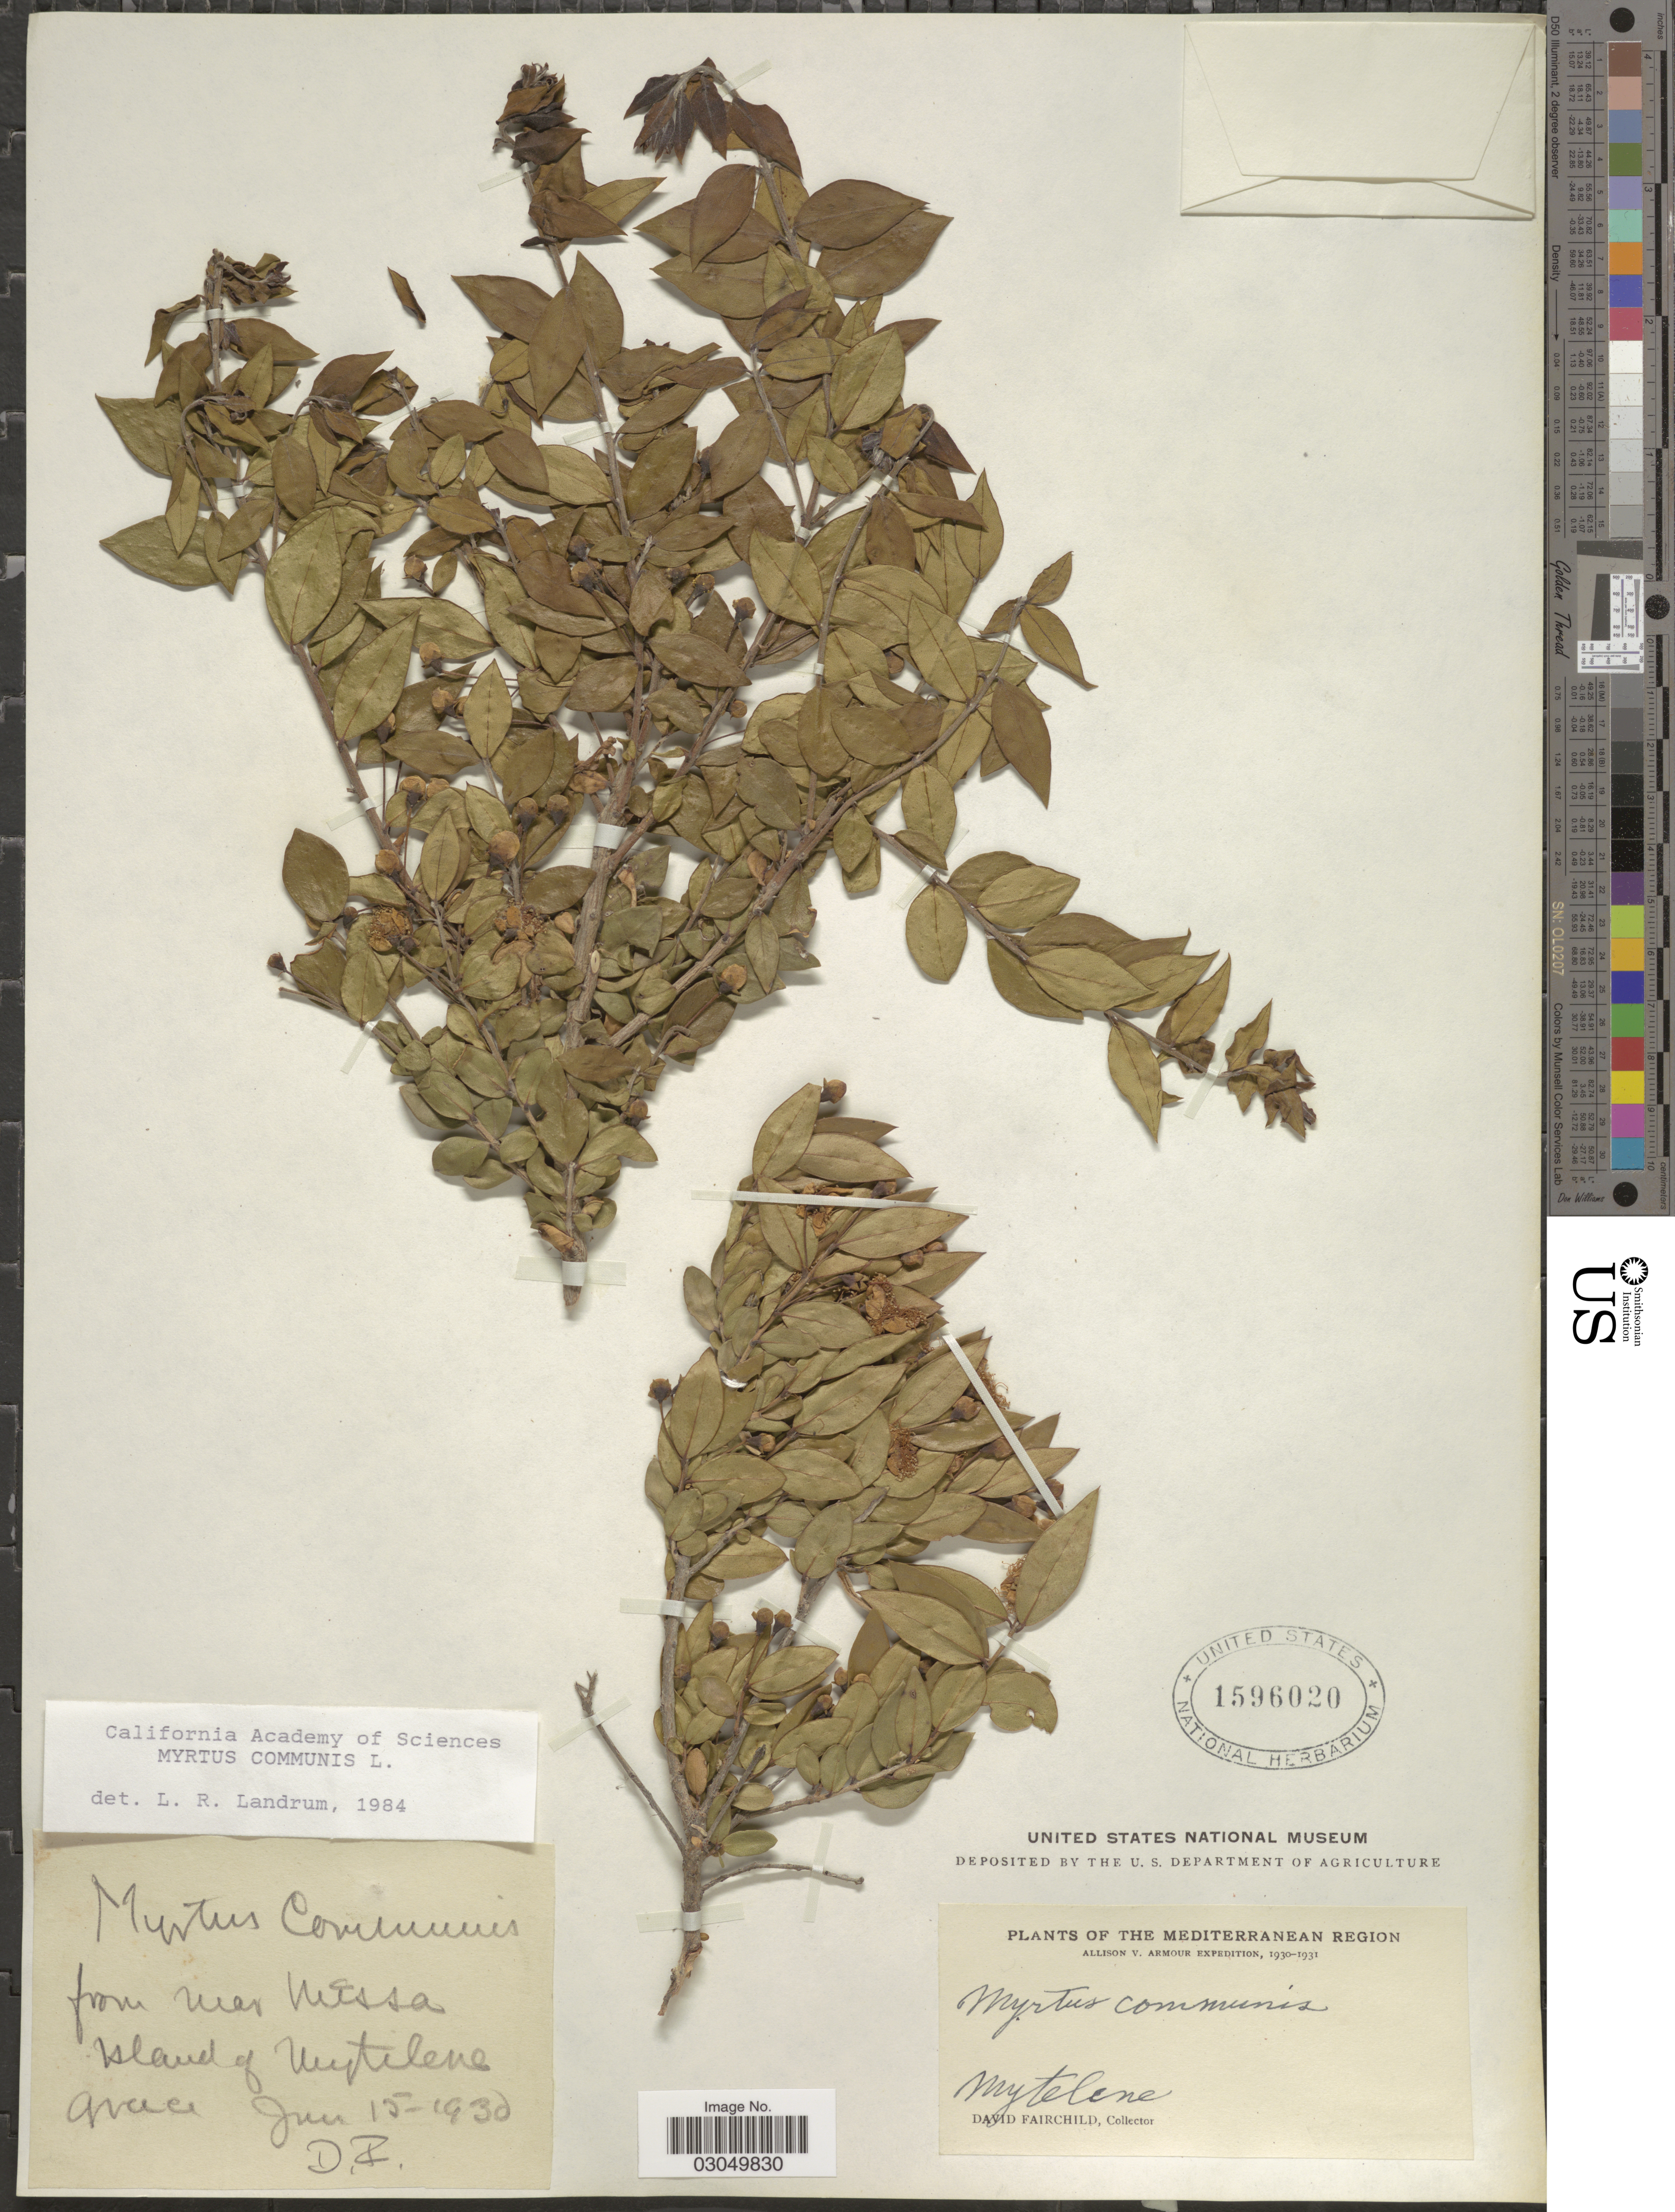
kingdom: Plantae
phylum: Tracheophyta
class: Magnoliopsida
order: Myrtales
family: Myrtaceae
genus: Myrtus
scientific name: Myrtus communis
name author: L.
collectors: D. Fairchild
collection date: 1930-06-15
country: Greece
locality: Island of Mytilene. Mediterranean Region. Near Missa.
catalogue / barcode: US 1596020